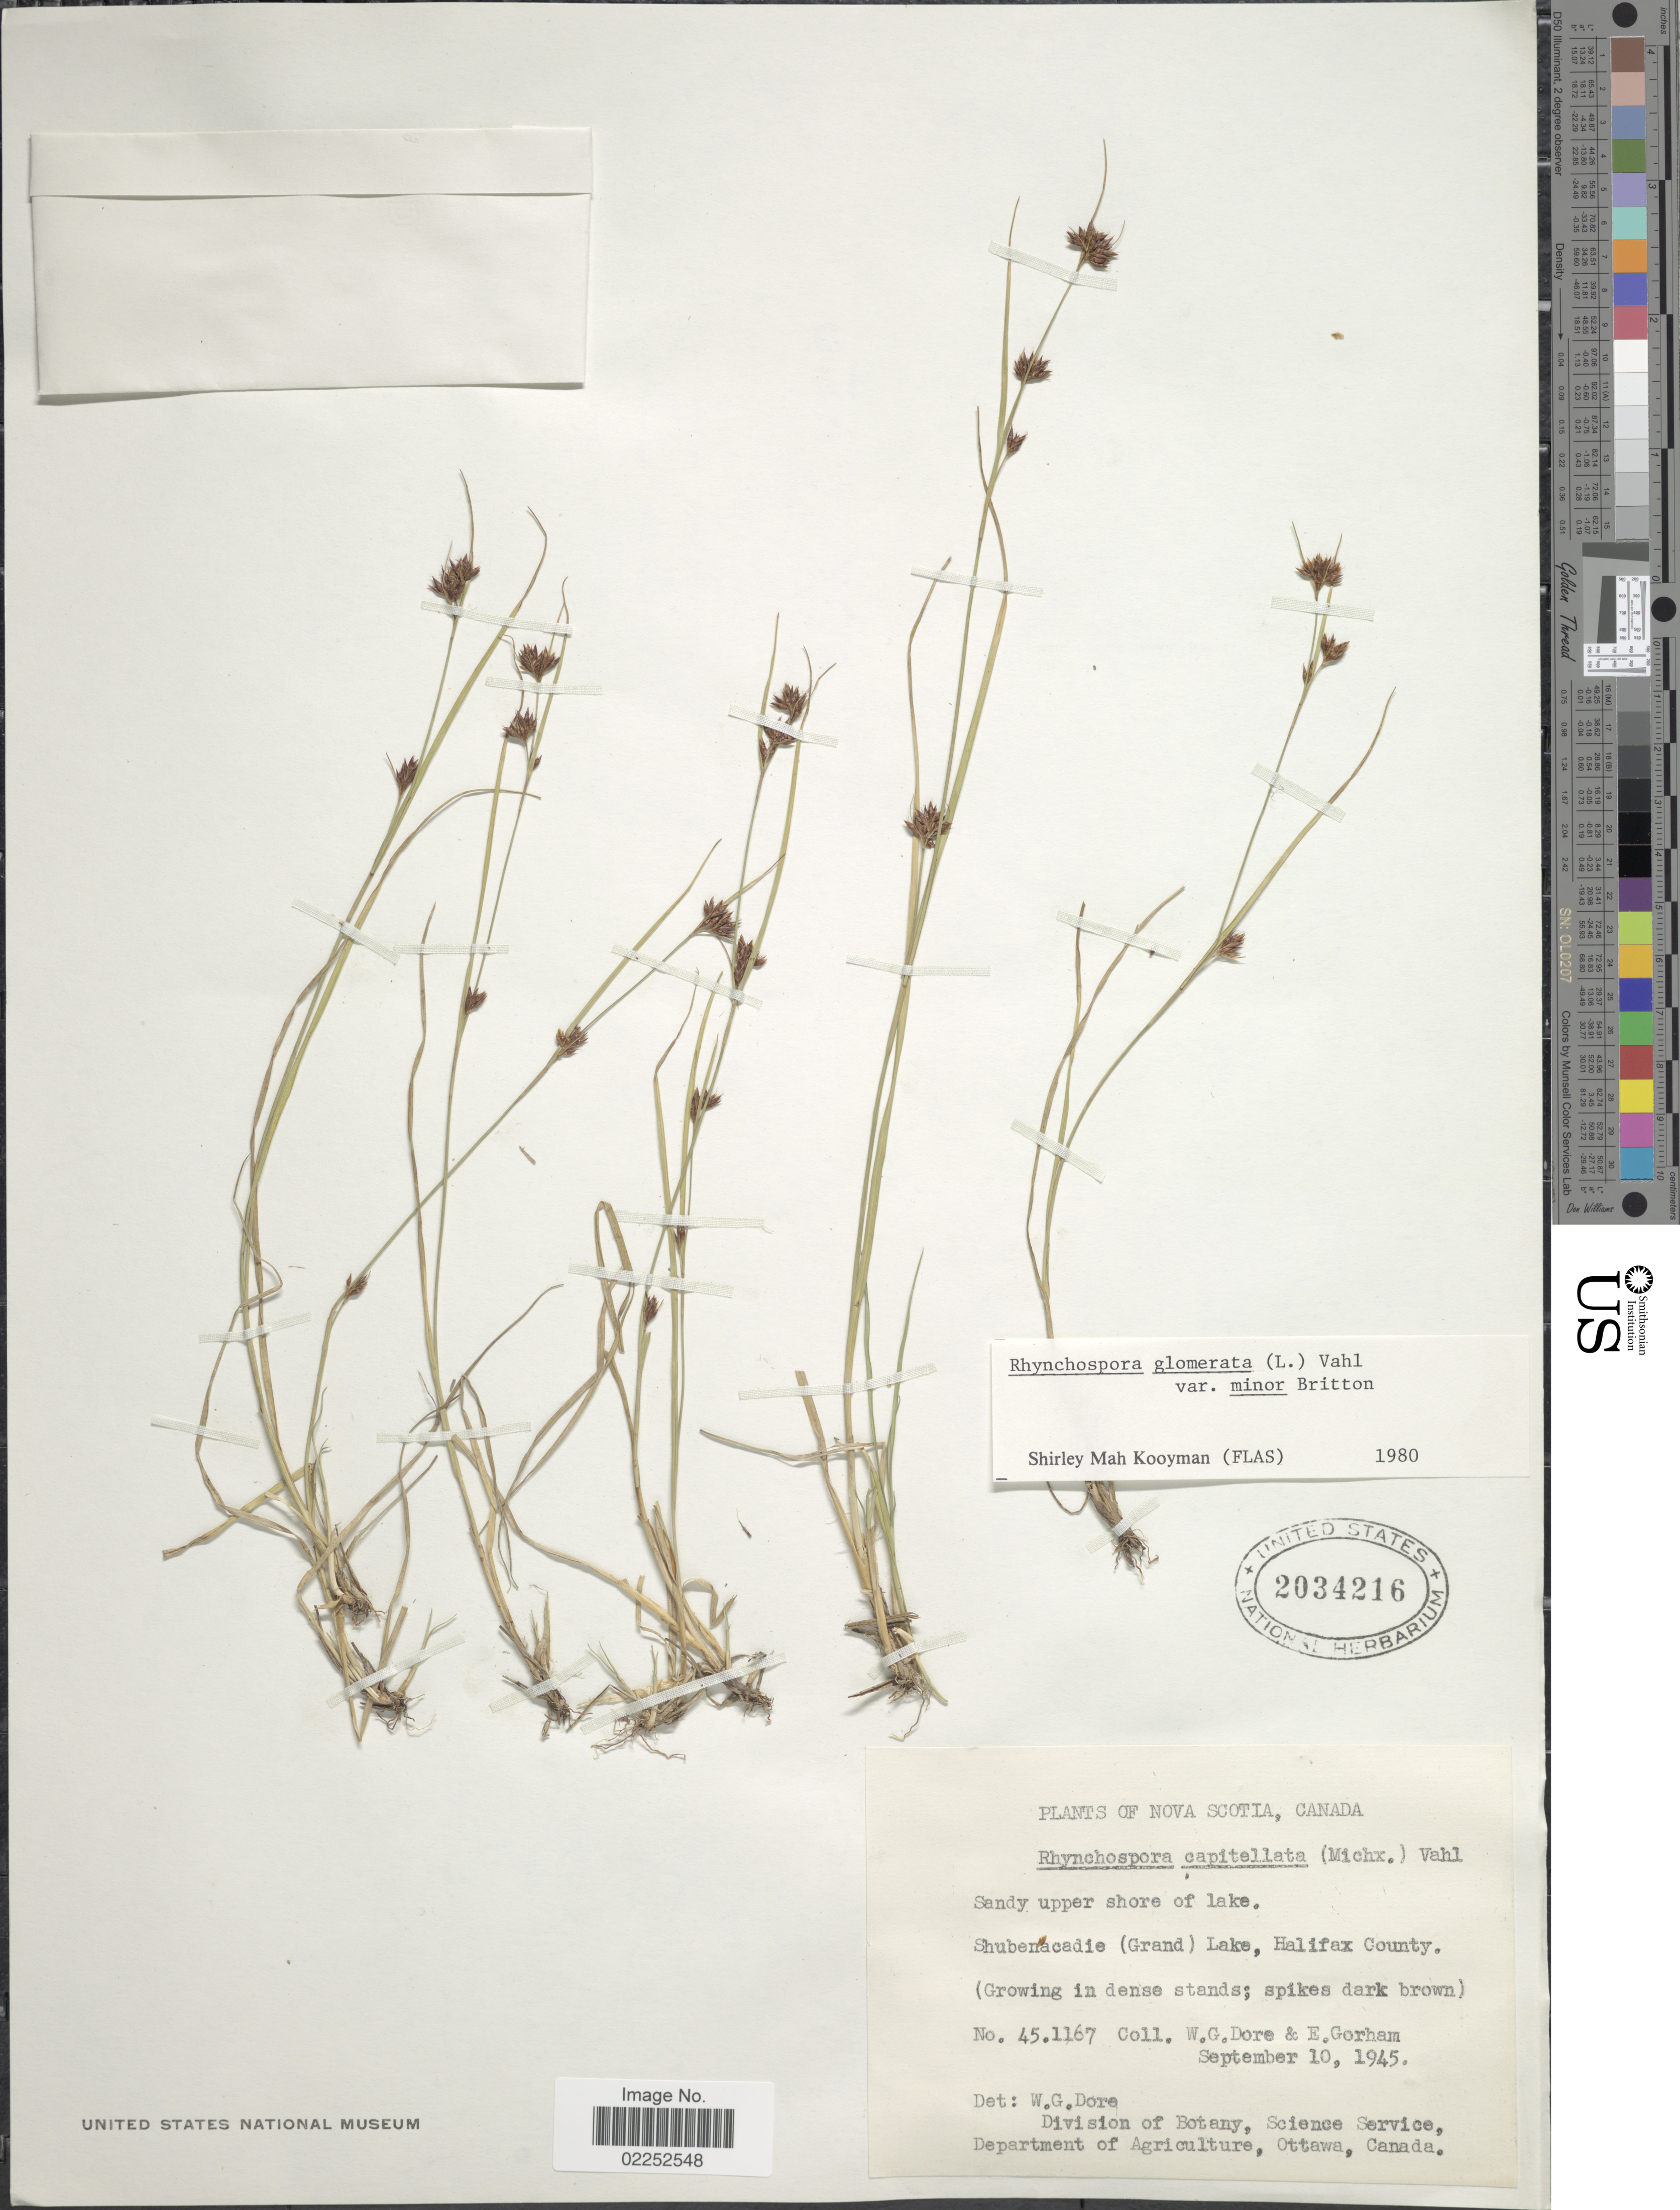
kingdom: Plantae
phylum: Tracheophyta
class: Liliopsida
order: Poales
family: Cyperaceae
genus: Rhynchospora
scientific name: Rhynchospora capitellata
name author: (Michx.) Vahl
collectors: W. Dore & E. Gorham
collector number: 451167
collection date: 1945-09-10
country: Canada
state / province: Nova Scotia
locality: Shubernacadie (Grand) Lake, Halifax County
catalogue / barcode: US 2034216